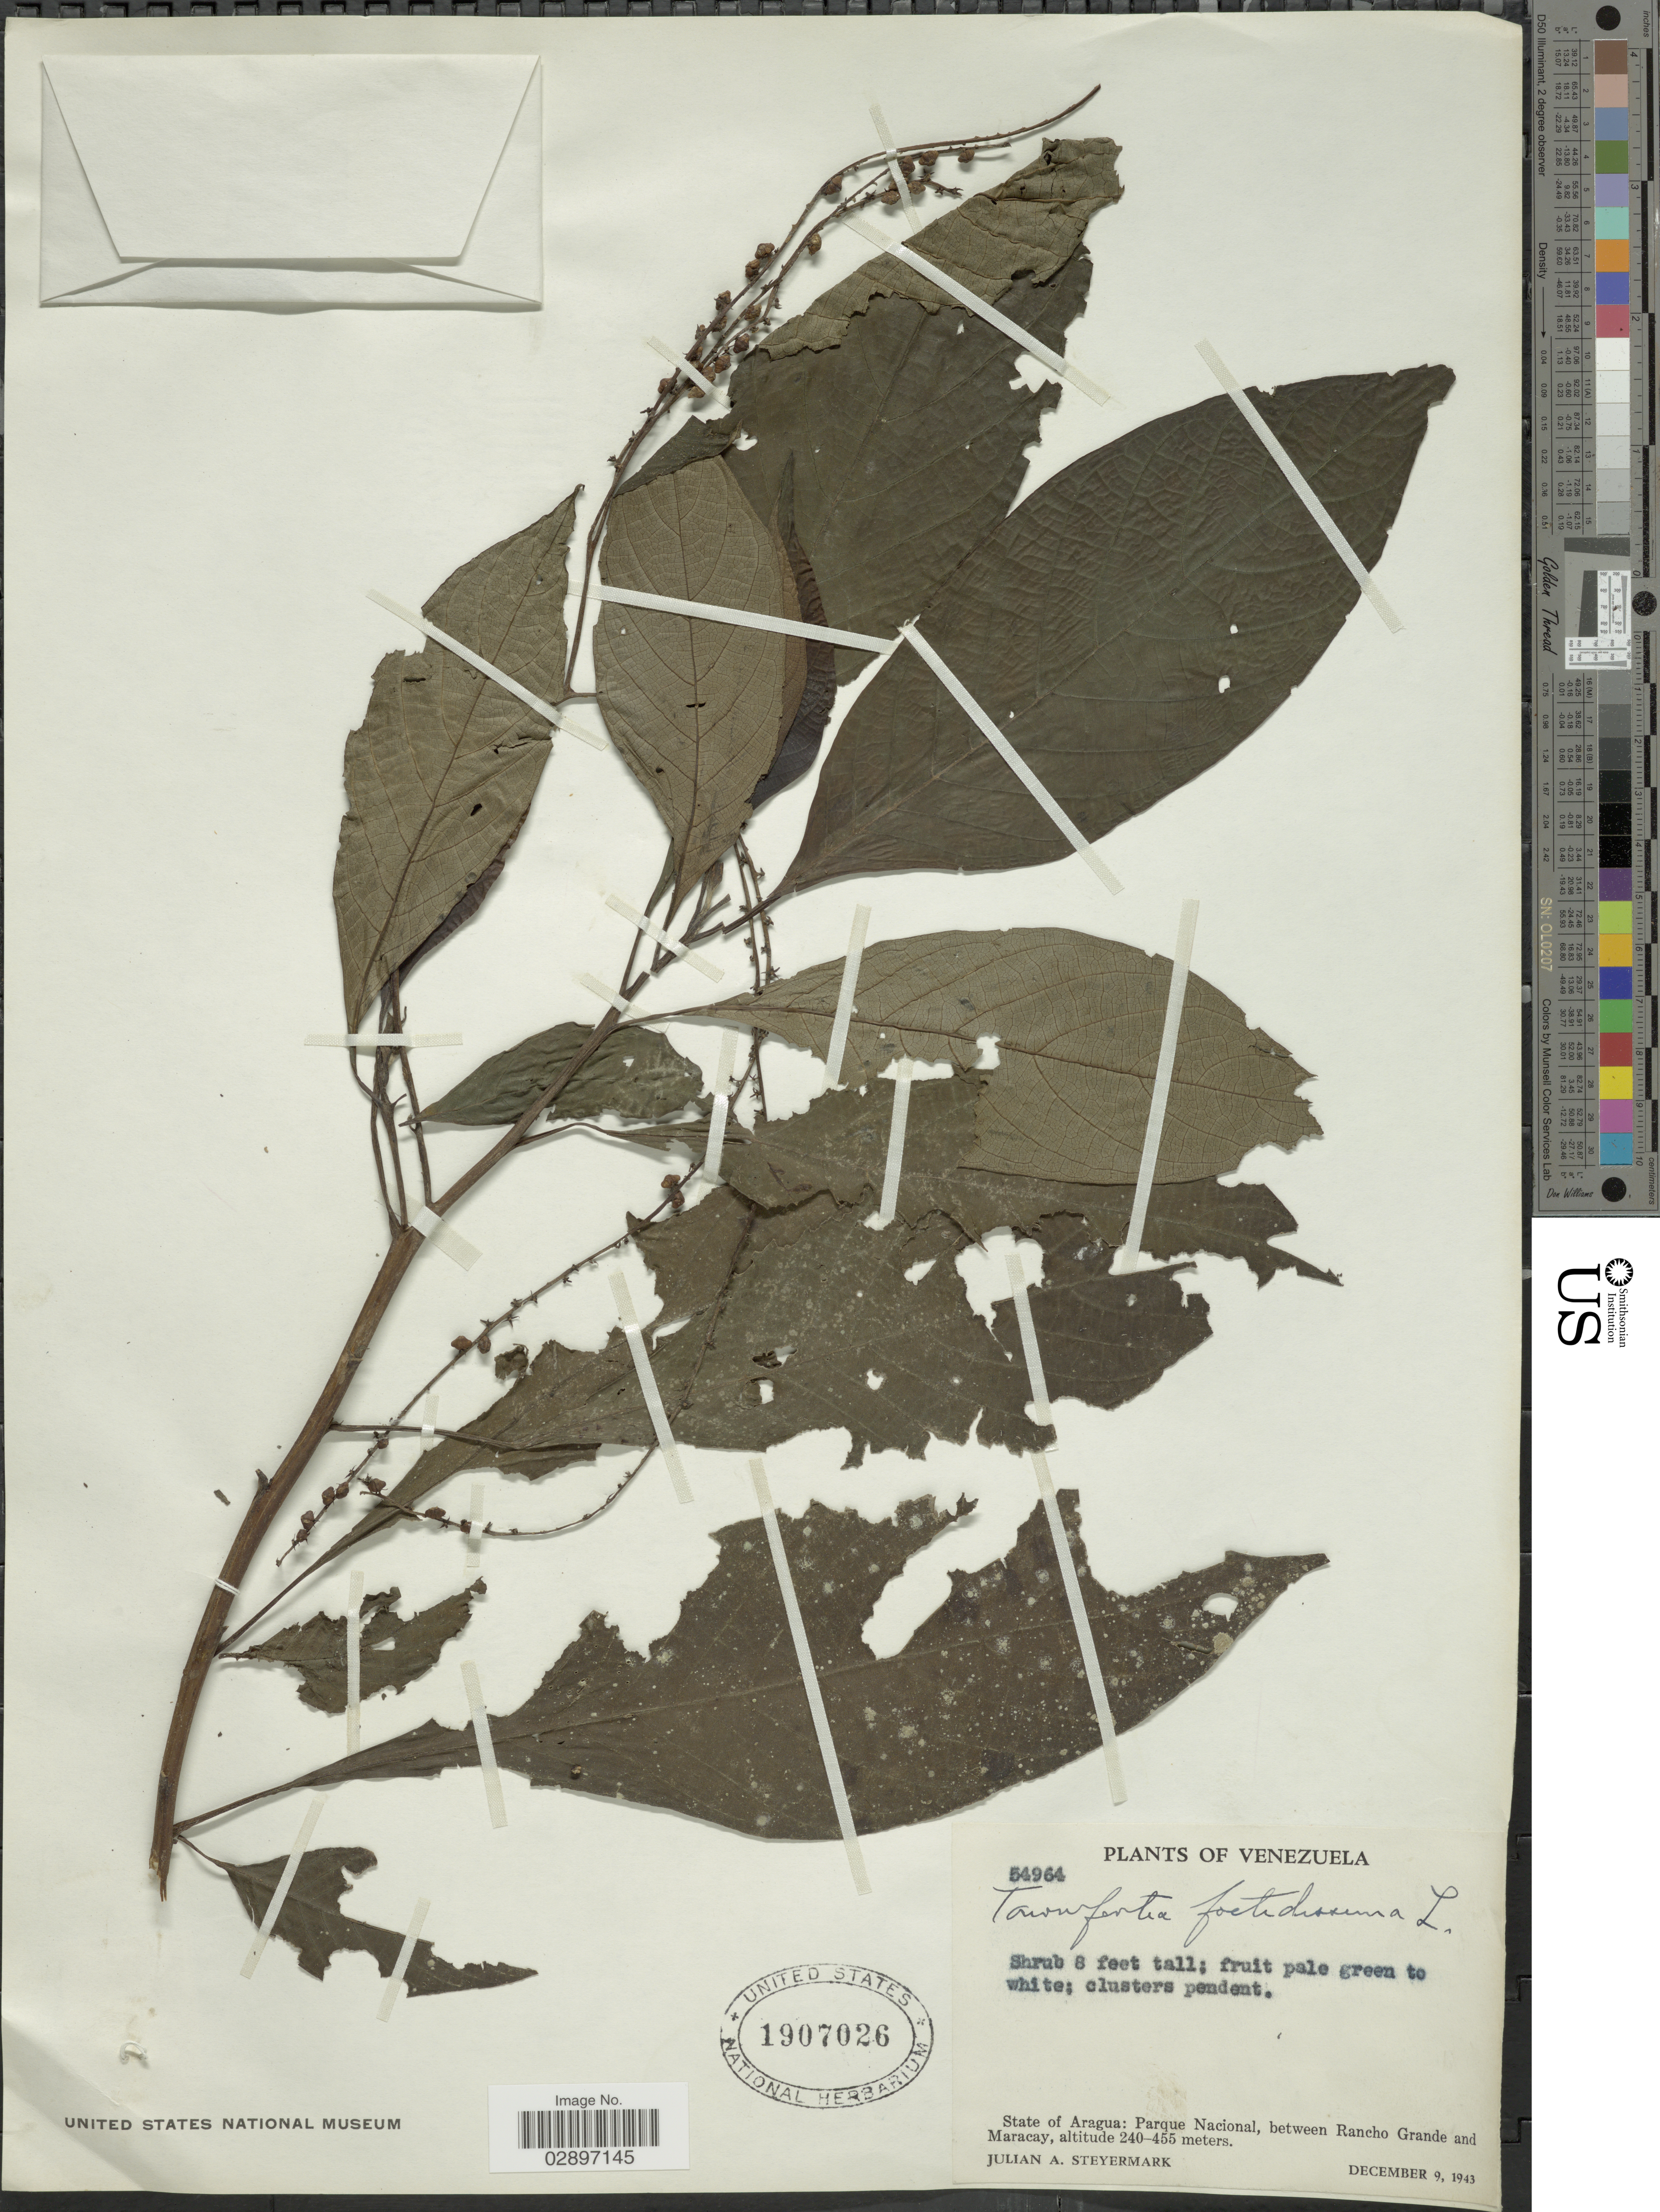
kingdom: Plantae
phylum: Tracheophyta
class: Magnoliopsida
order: Boraginales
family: Heliotropiaceae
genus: Tournefortia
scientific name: Tournefortia foetidissima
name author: L.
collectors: J. Steyermark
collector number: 54964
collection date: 1943-12-09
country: Venezuela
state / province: Aragua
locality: Parque Nacional, between Rancho Grande and Maracay.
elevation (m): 240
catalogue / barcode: US 1907026